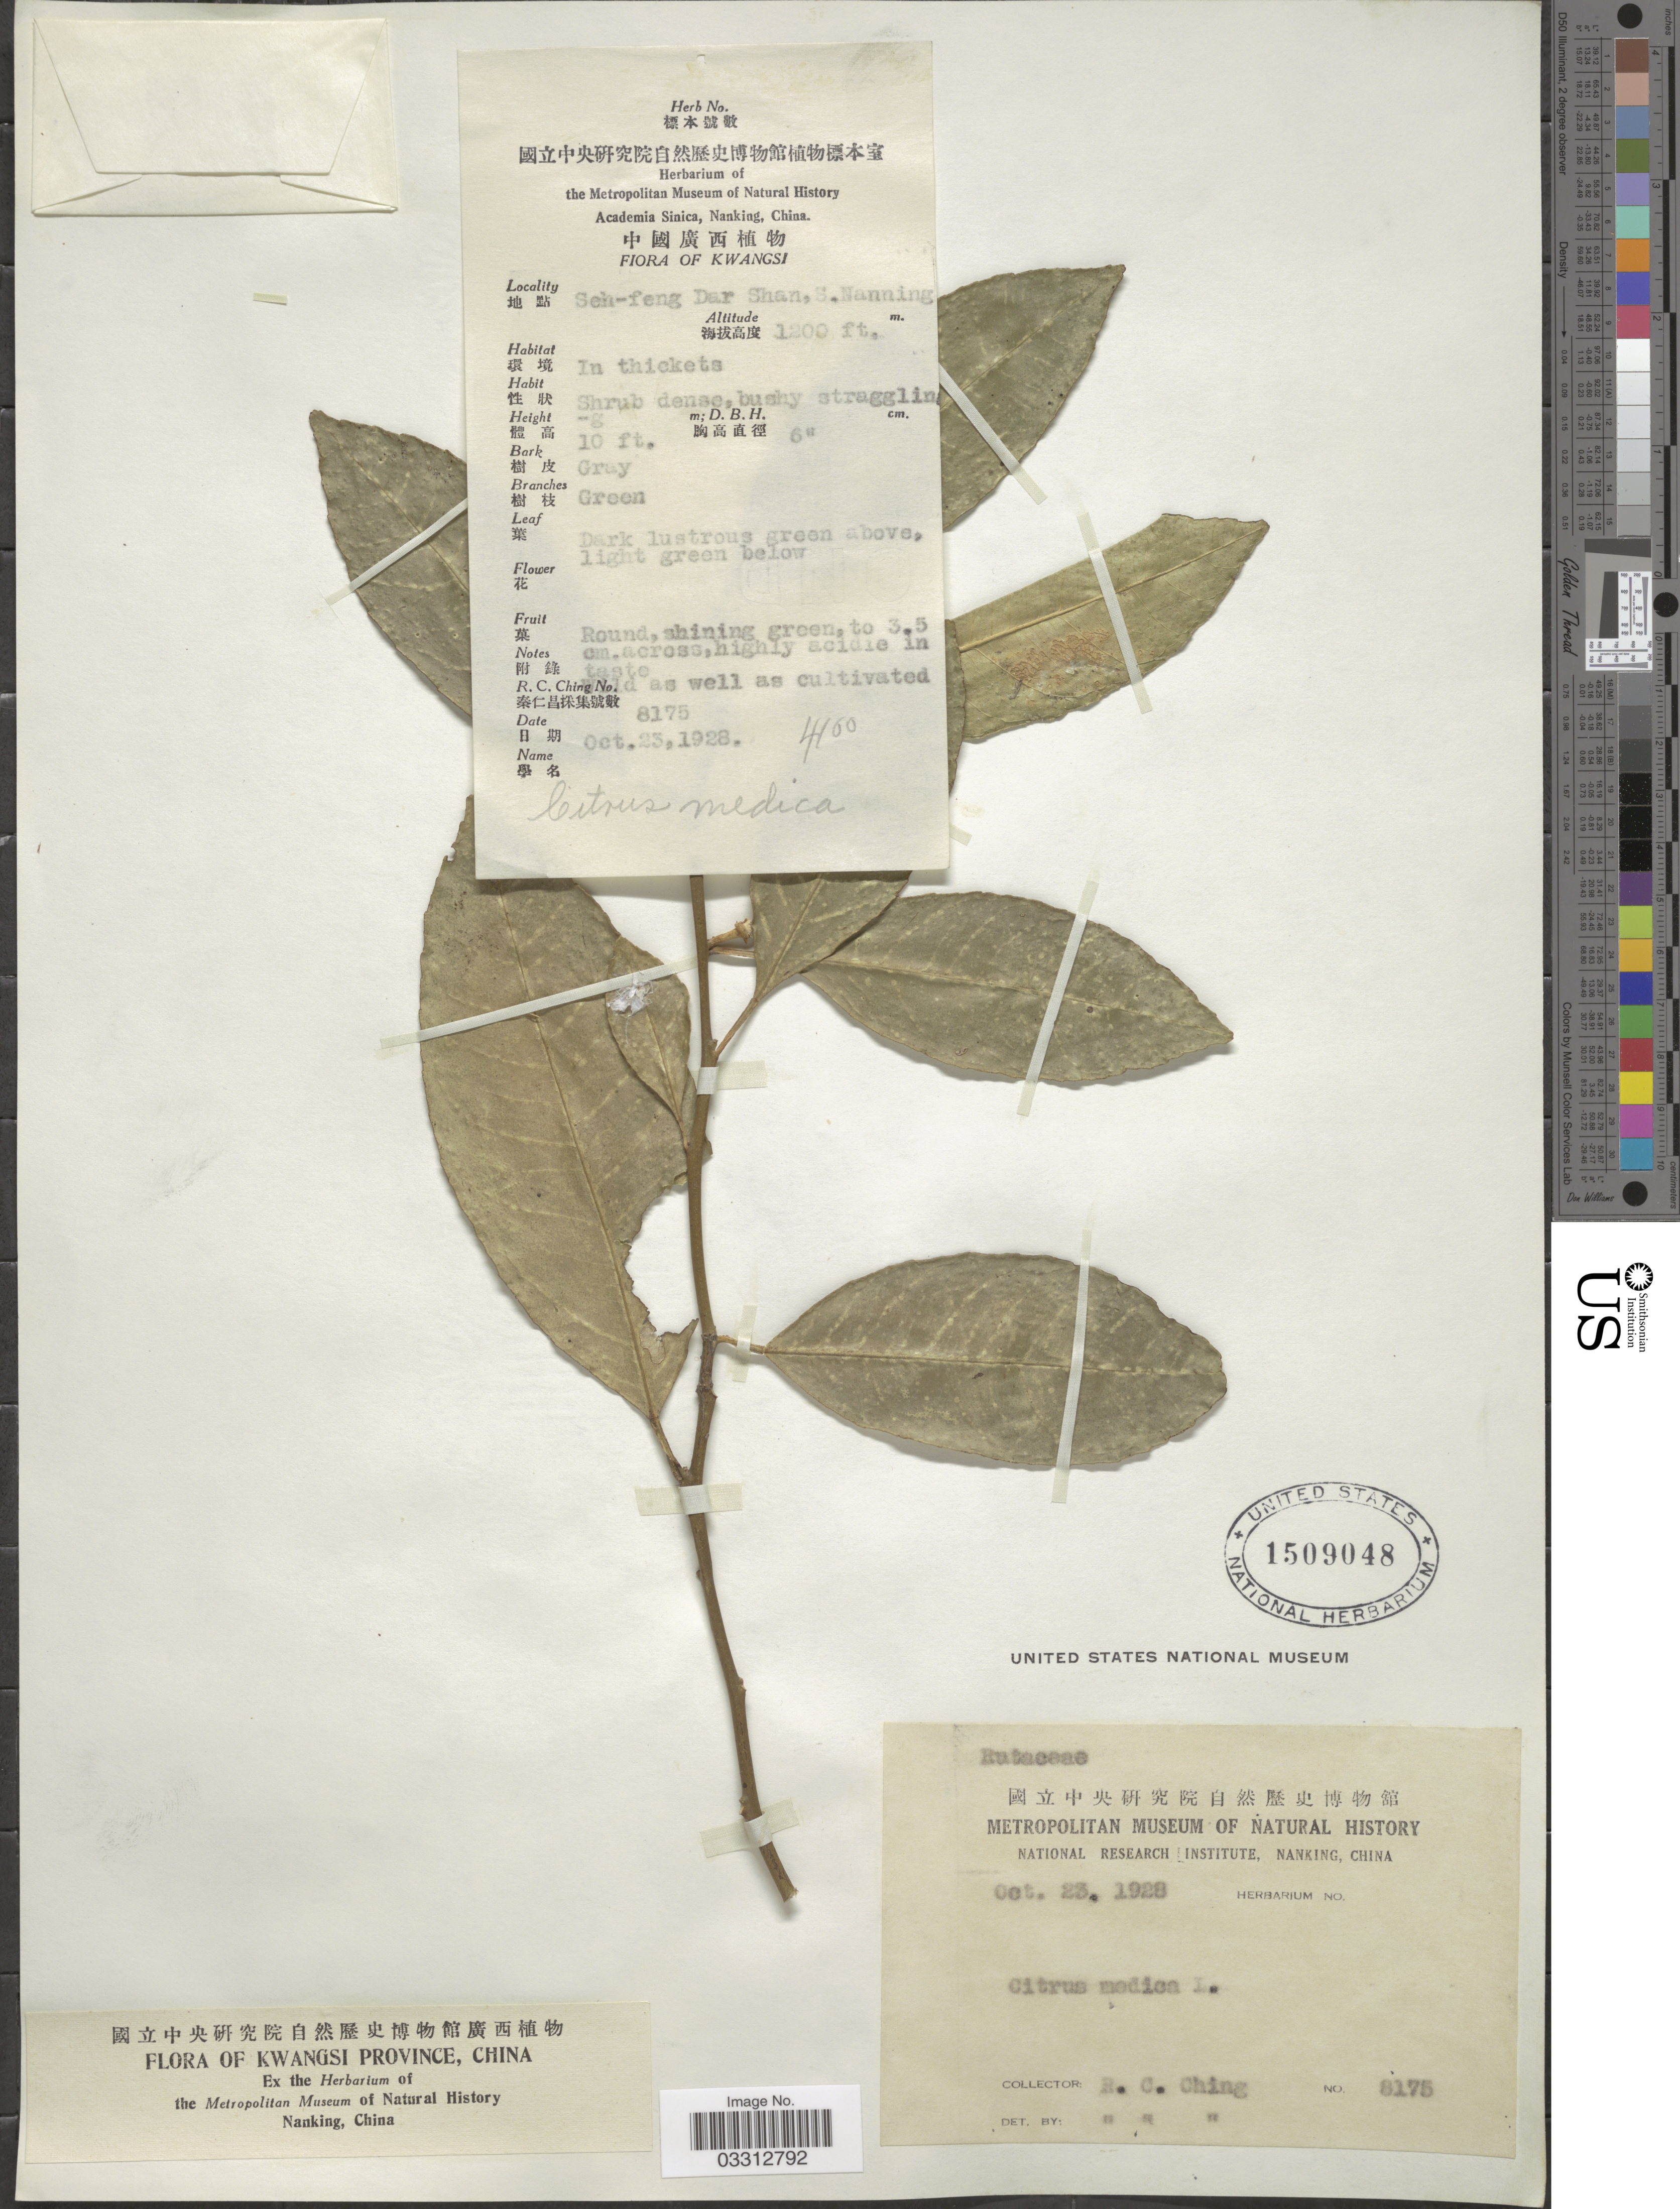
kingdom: Plantae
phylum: Tracheophyta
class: Magnoliopsida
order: Sapindales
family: Rutaceae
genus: Citrus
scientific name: Citrus medica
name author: L.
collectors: R. C. Ching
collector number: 8175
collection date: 1928-10-23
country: China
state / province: Guangxi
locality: Kwangsi Province, Seh-feng Dar Shan, S. Nanning.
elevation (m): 366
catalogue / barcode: US 1509048